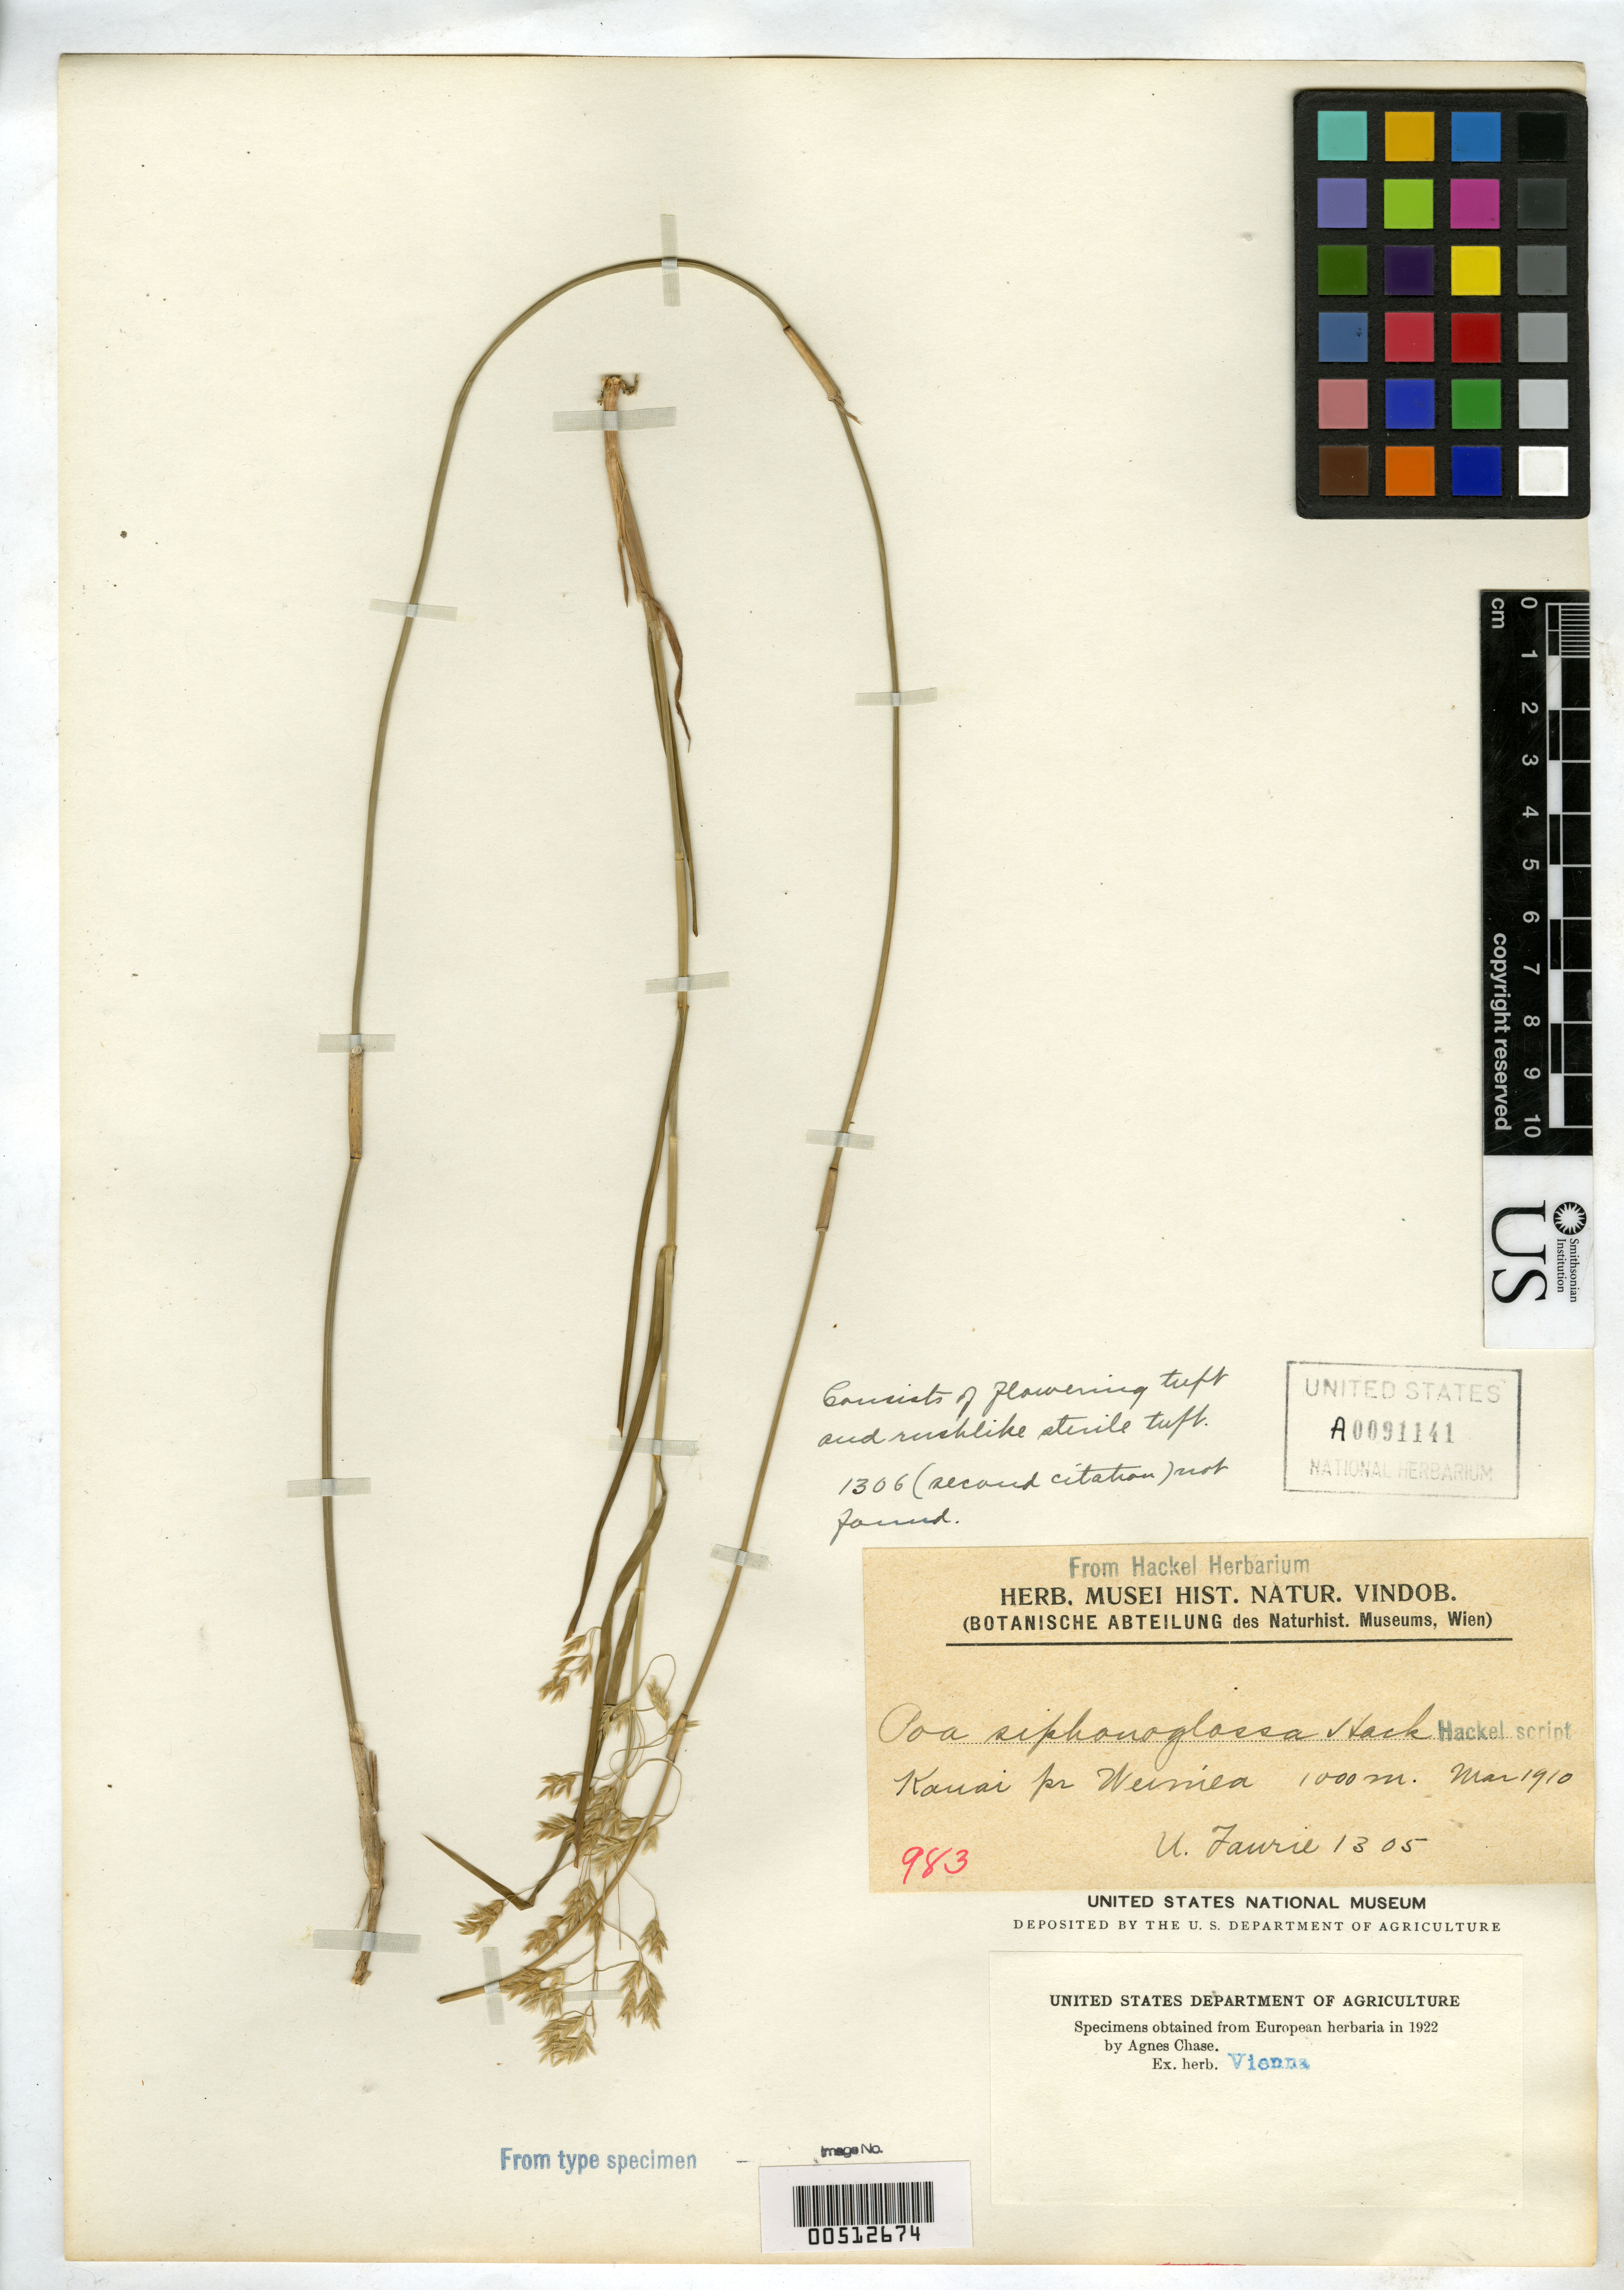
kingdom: Plantae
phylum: Tracheophyta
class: Liliopsida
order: Poales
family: Poaceae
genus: Poa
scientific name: Poa siphonoglossa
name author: Hack.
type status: Isotype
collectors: A. Faurie & E. Fauire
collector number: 1305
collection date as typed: Mar 1910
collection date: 1910-03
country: United States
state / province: Hawaii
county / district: Kauai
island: Kaua'i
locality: Waimea.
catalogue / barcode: US 91141A